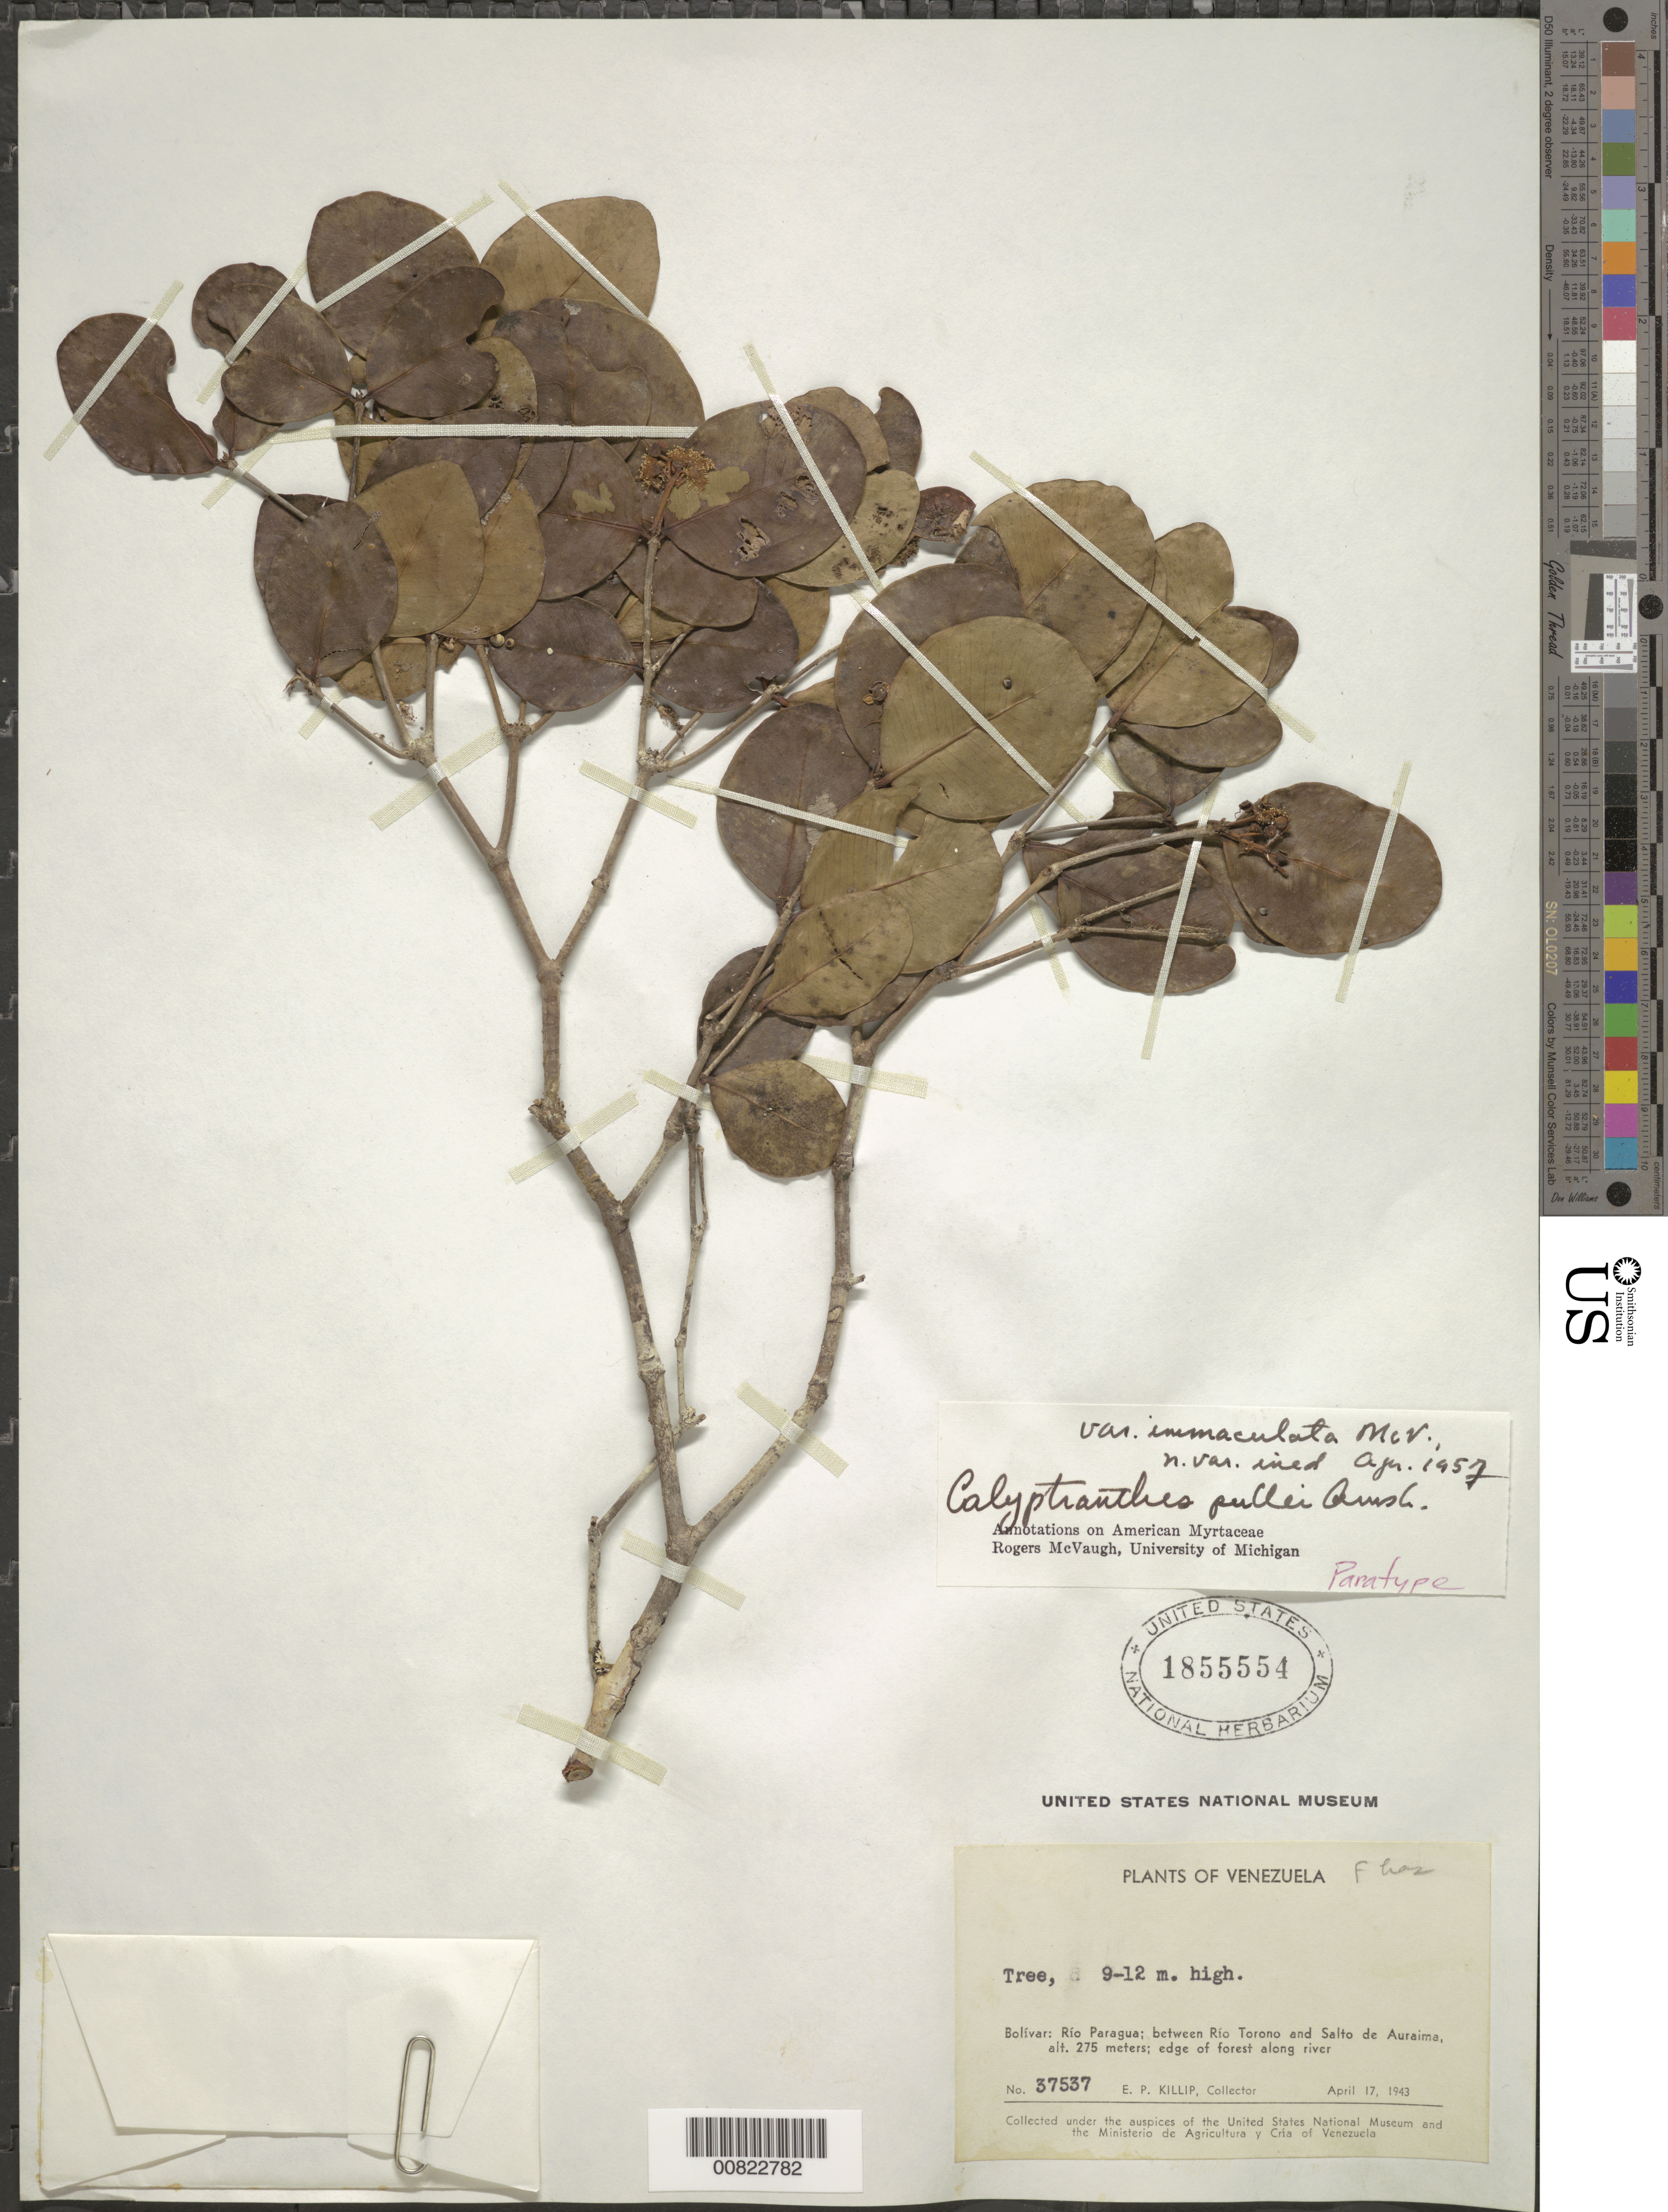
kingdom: Plantae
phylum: Tracheophyta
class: Magnoliopsida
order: Myrtales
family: Myrtaceae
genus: Myrcia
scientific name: Myrcia pullei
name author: (Burret ex Amshoff) A.R. Lourenço & E. Lucas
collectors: E. P. Killip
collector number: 37537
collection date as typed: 17-Apr-43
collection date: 1943-04-17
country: Venezuela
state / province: Bolívar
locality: Río Paragua, between Río Torono and Salto de Auraima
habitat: Edge of forest, along river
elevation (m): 275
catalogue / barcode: US 1855554